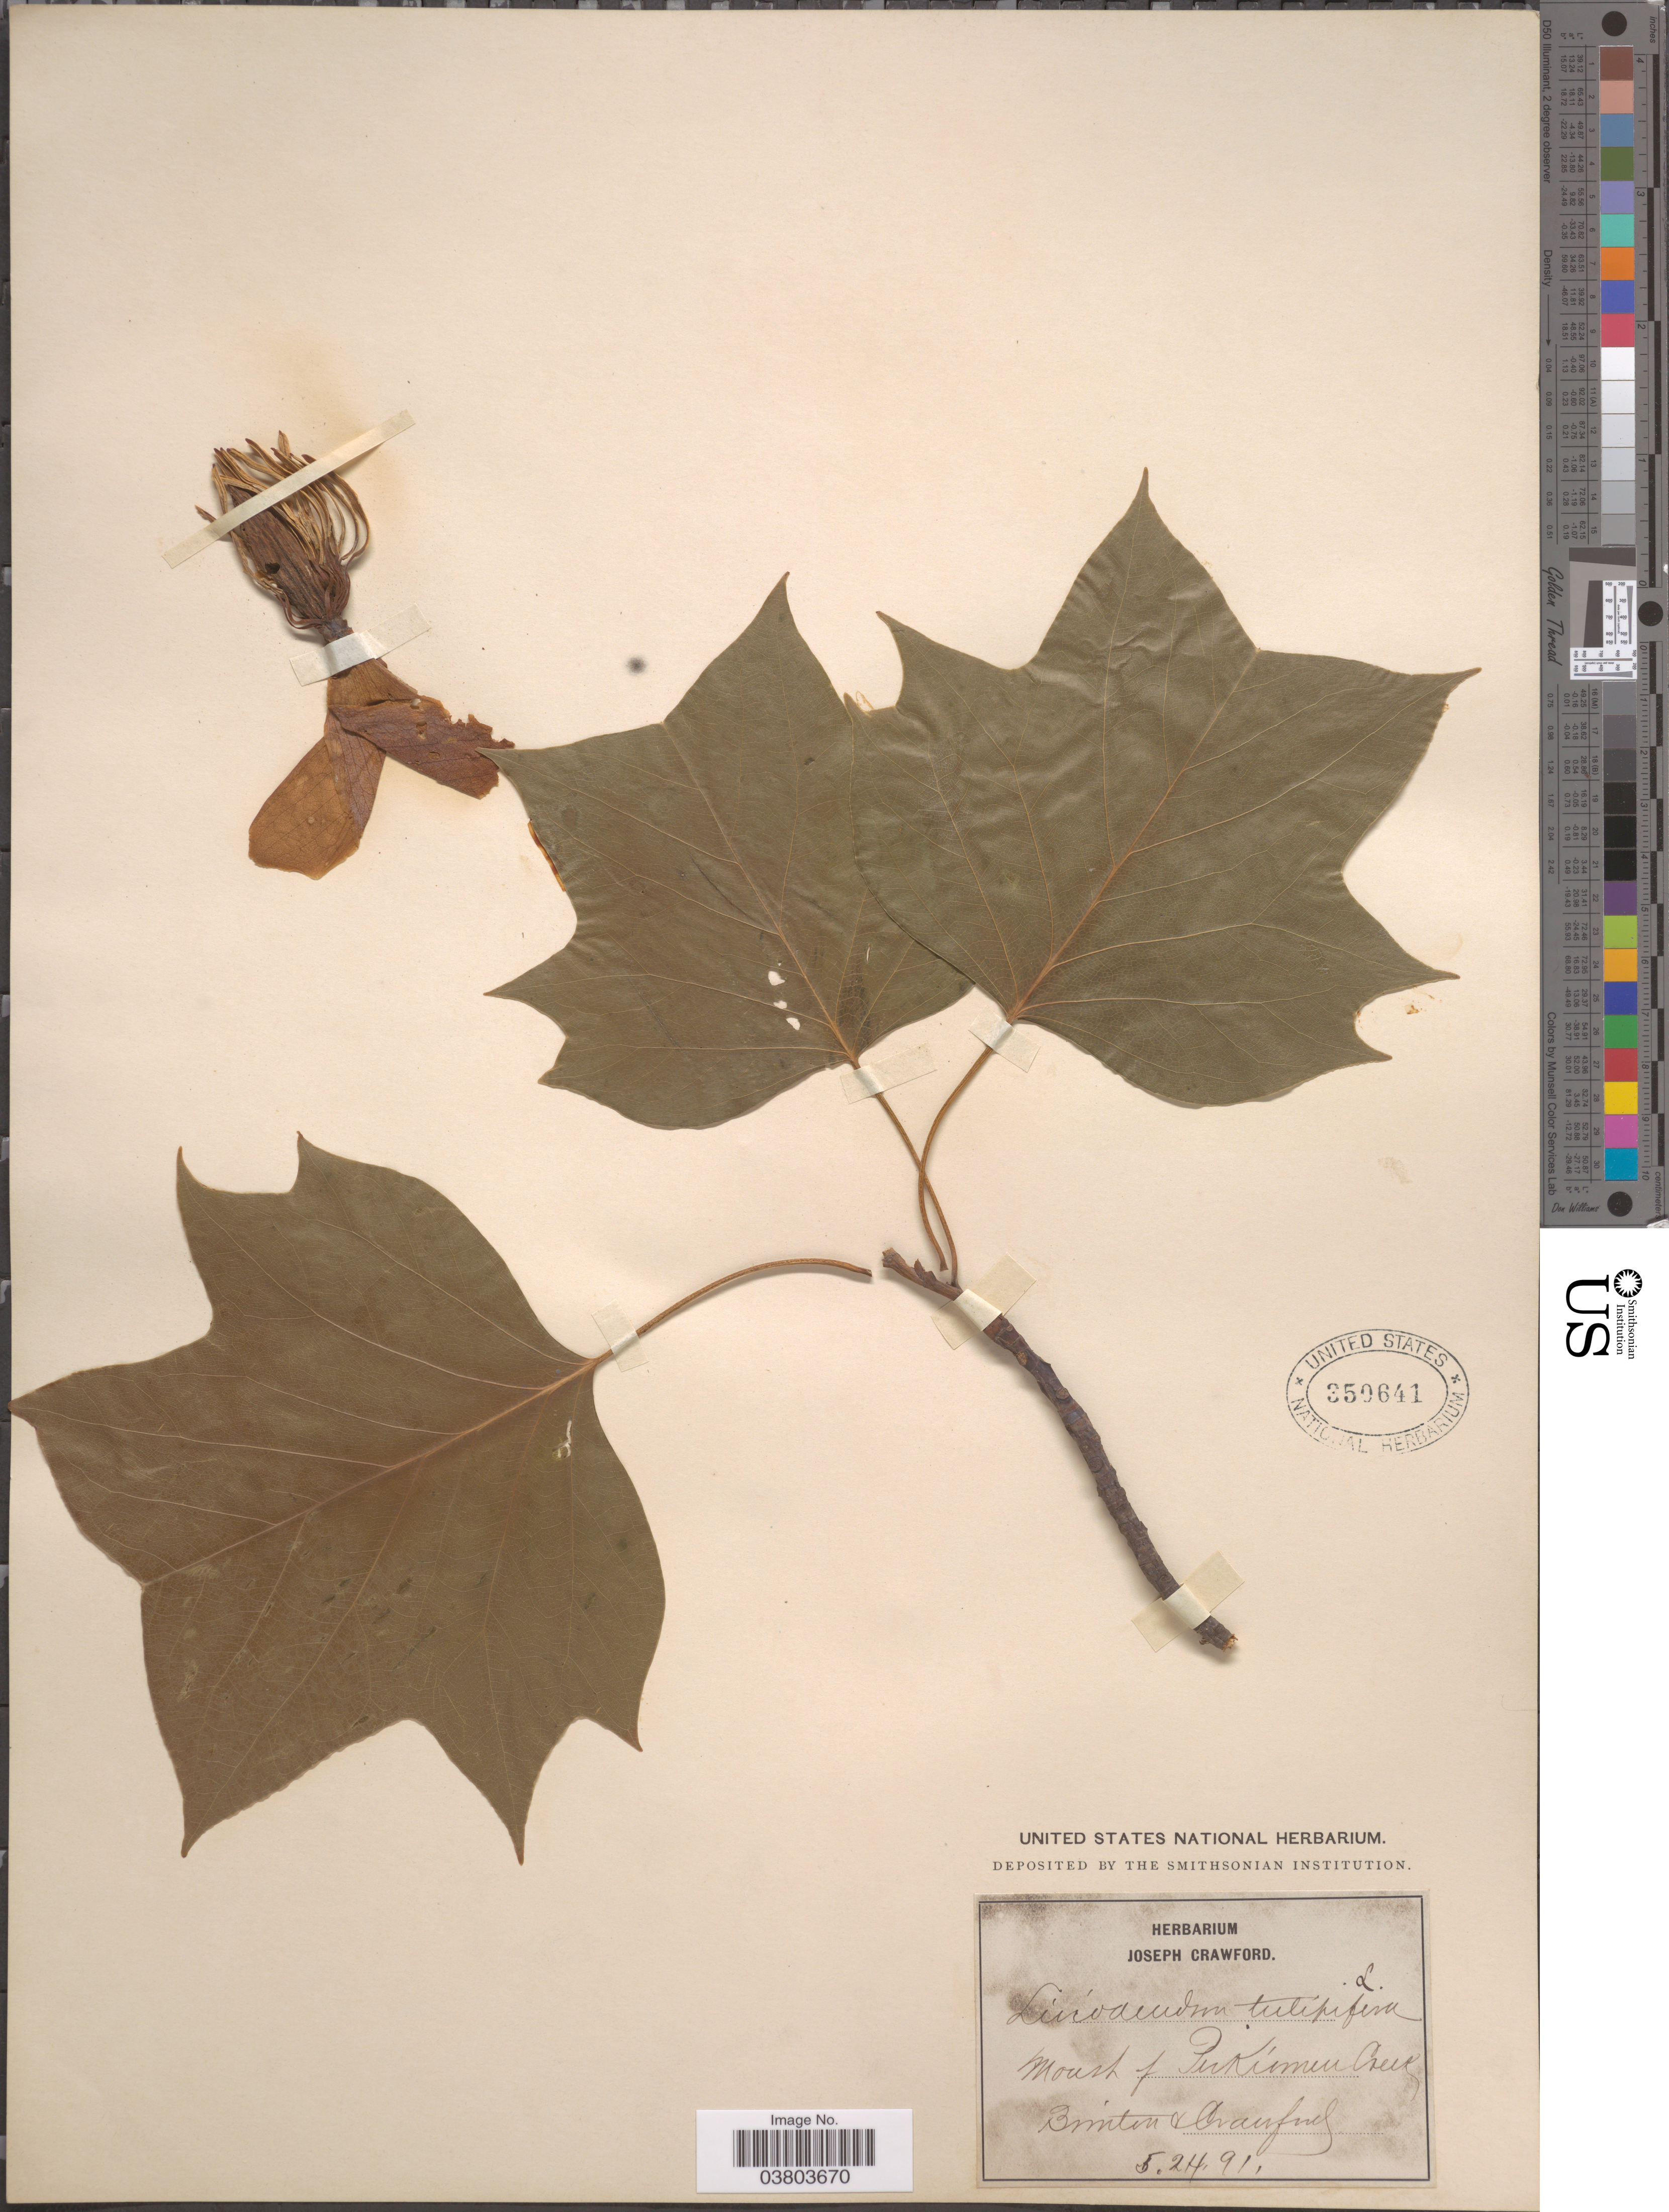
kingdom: Plantae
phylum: Tracheophyta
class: Magnoliopsida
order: Magnoliales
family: Magnoliaceae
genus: Liriodendron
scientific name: Liriodendron tulipifera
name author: L.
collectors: J. Brinton & J. Crawford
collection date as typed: Transcribed d/m/y: 24/5/91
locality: Mouth of Pukimun [interpreted] Creek.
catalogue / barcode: US 350641